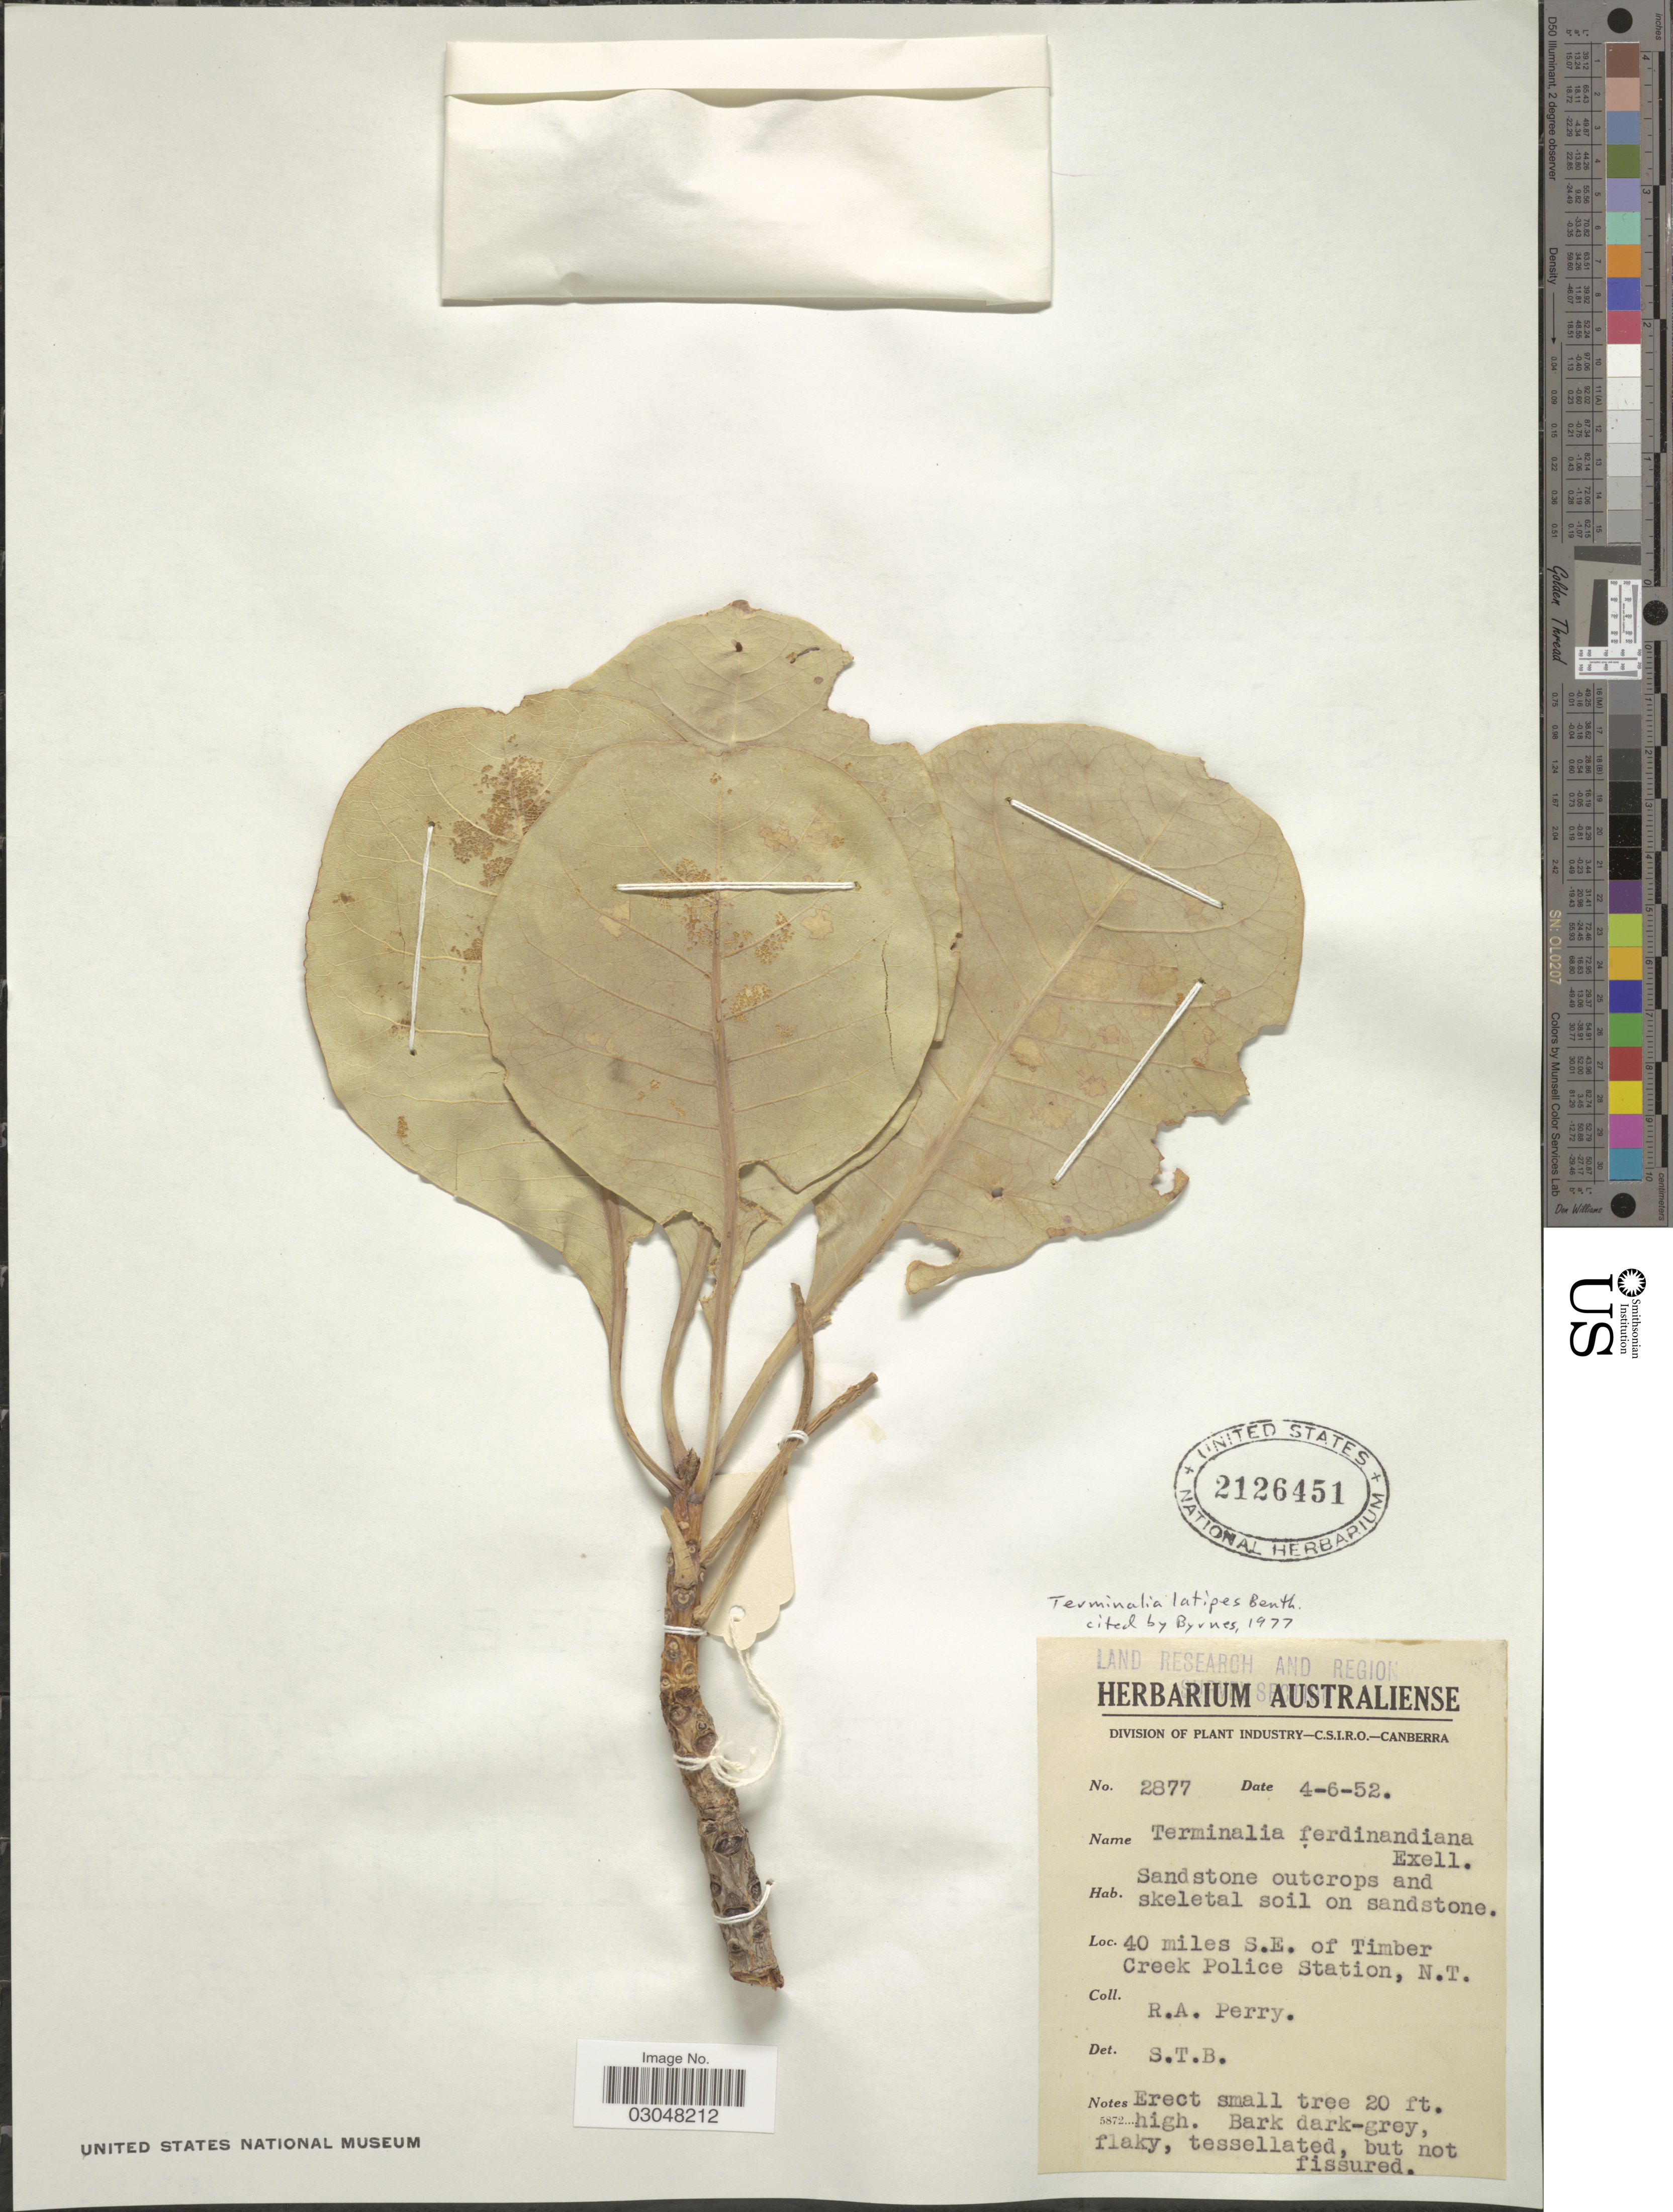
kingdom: Plantae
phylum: Tracheophyta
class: Magnoliopsida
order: Myrtales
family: Combretaceae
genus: Terminalia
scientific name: Terminalia latipes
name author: Benth.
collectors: Perry, R. A.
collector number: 2877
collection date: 1952-06-04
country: Australia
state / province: Northern Territory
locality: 40 miles S. E. of Timber Creek Police Station, N. T.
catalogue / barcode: US 2126451